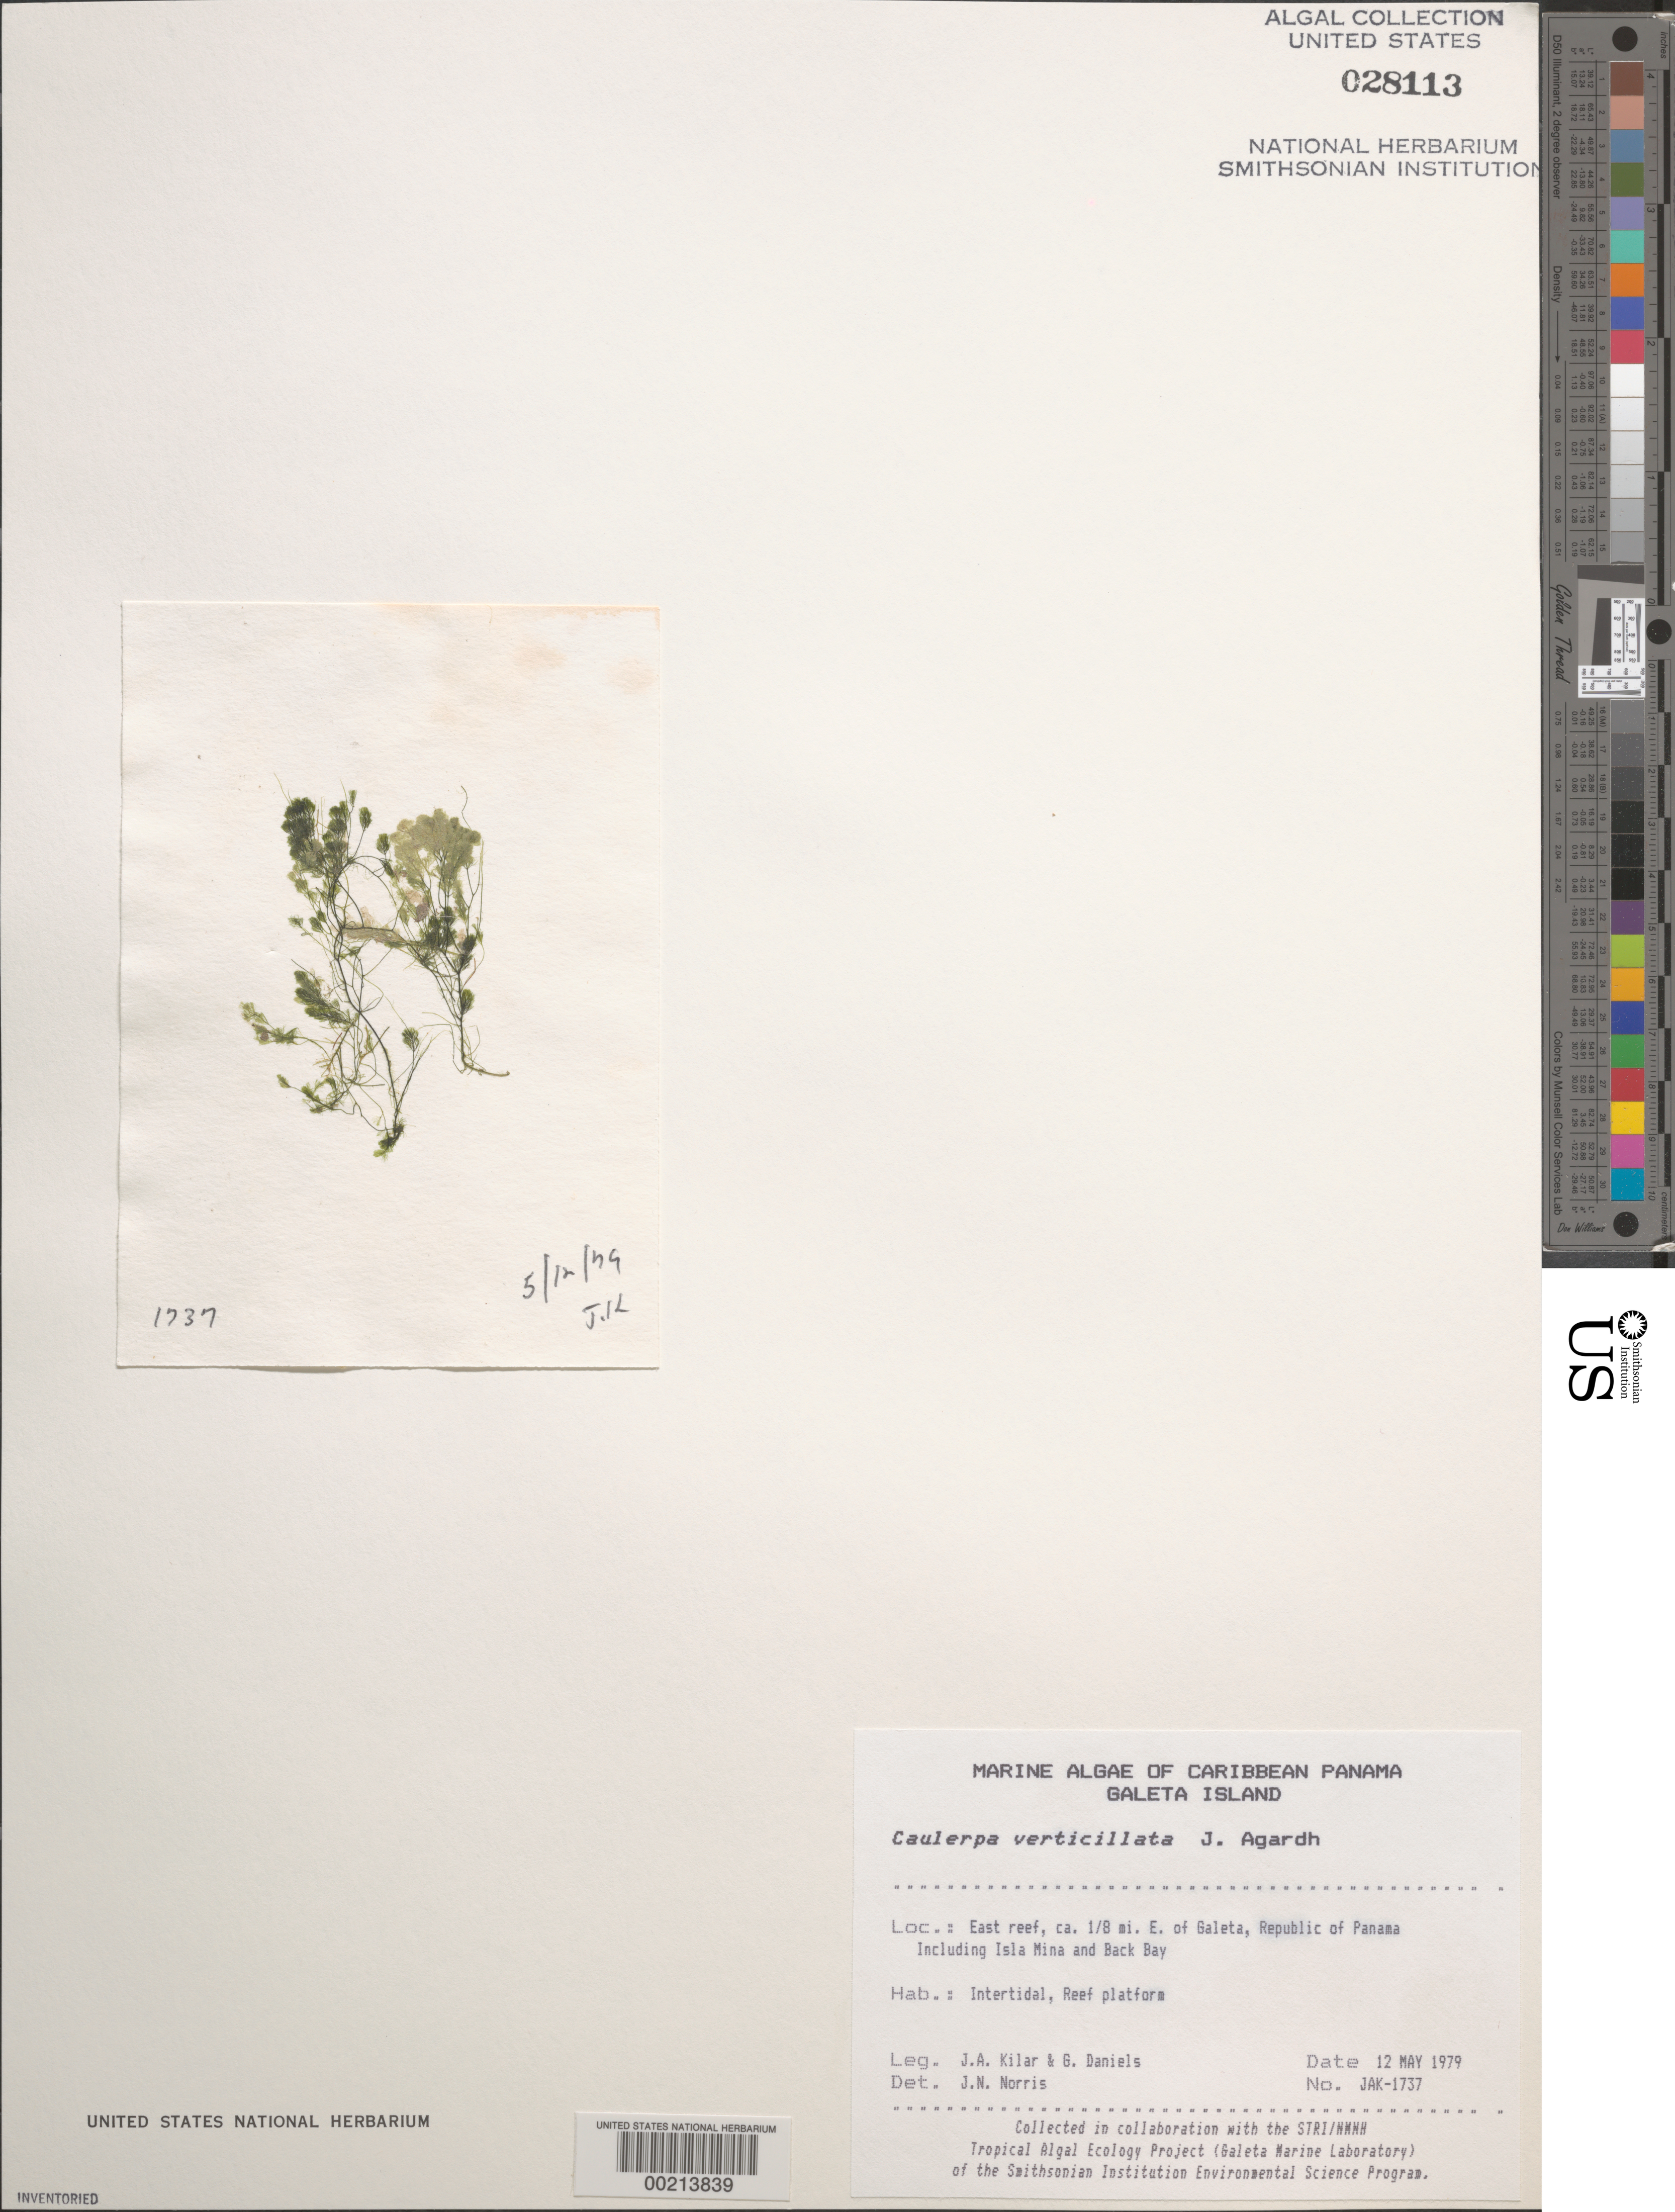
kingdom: Plantae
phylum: Chlorophyta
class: Ulvophyceae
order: Bryopsidales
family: Caulerpaceae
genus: Caulerpa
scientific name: Caulerpa verticillata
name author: J. Agardh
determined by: Norris, James N.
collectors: J. A. Kilar & G. S. Daniels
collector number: JAK-1737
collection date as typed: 12 May 1979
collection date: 1979-05-12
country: Panama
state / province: Colón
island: Galeta Island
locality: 1/8th mile east of Galeta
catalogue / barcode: US 28113